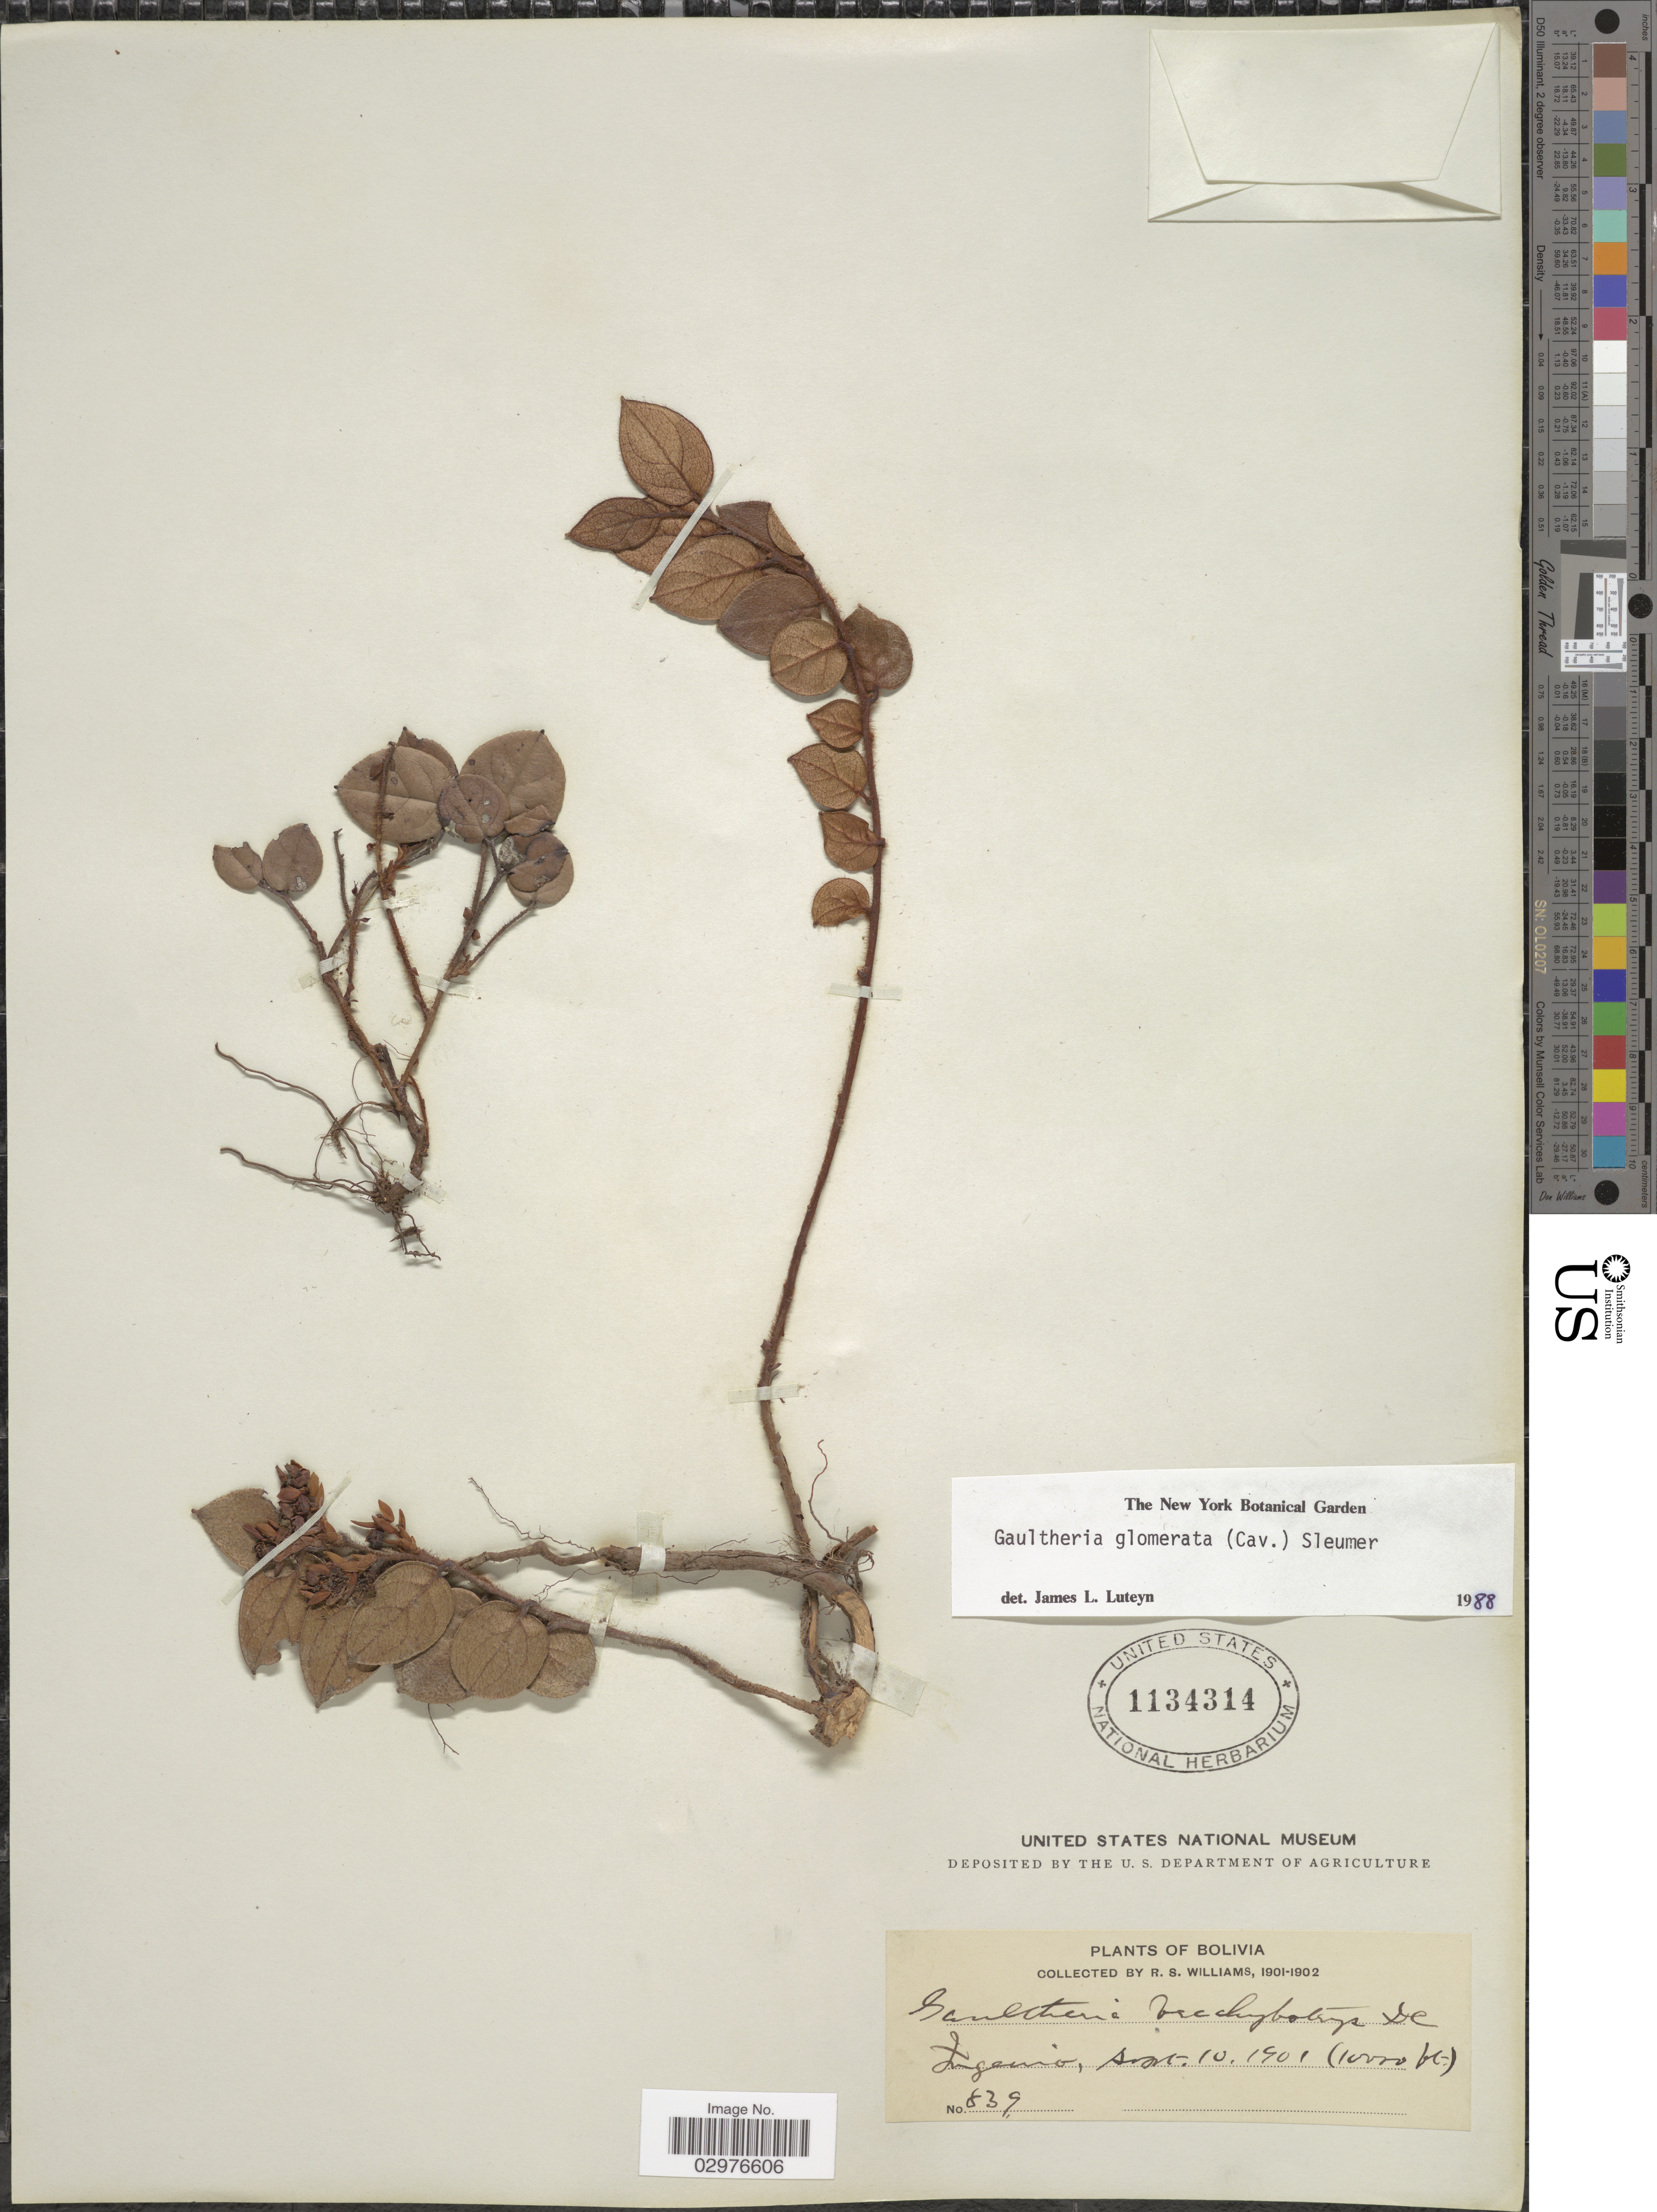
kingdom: Plantae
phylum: Tracheophyta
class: Magnoliopsida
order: Ericales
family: Ericaceae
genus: Gaultheria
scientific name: Gaultheria glomerata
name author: (Cav.) Sleumer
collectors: R. S. Williams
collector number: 839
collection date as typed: Sep. 10, 1901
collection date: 1901-09-10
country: Bolivia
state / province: La Páz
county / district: Larecaja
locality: Ingenio (near Yani)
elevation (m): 3048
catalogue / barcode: US 1134314